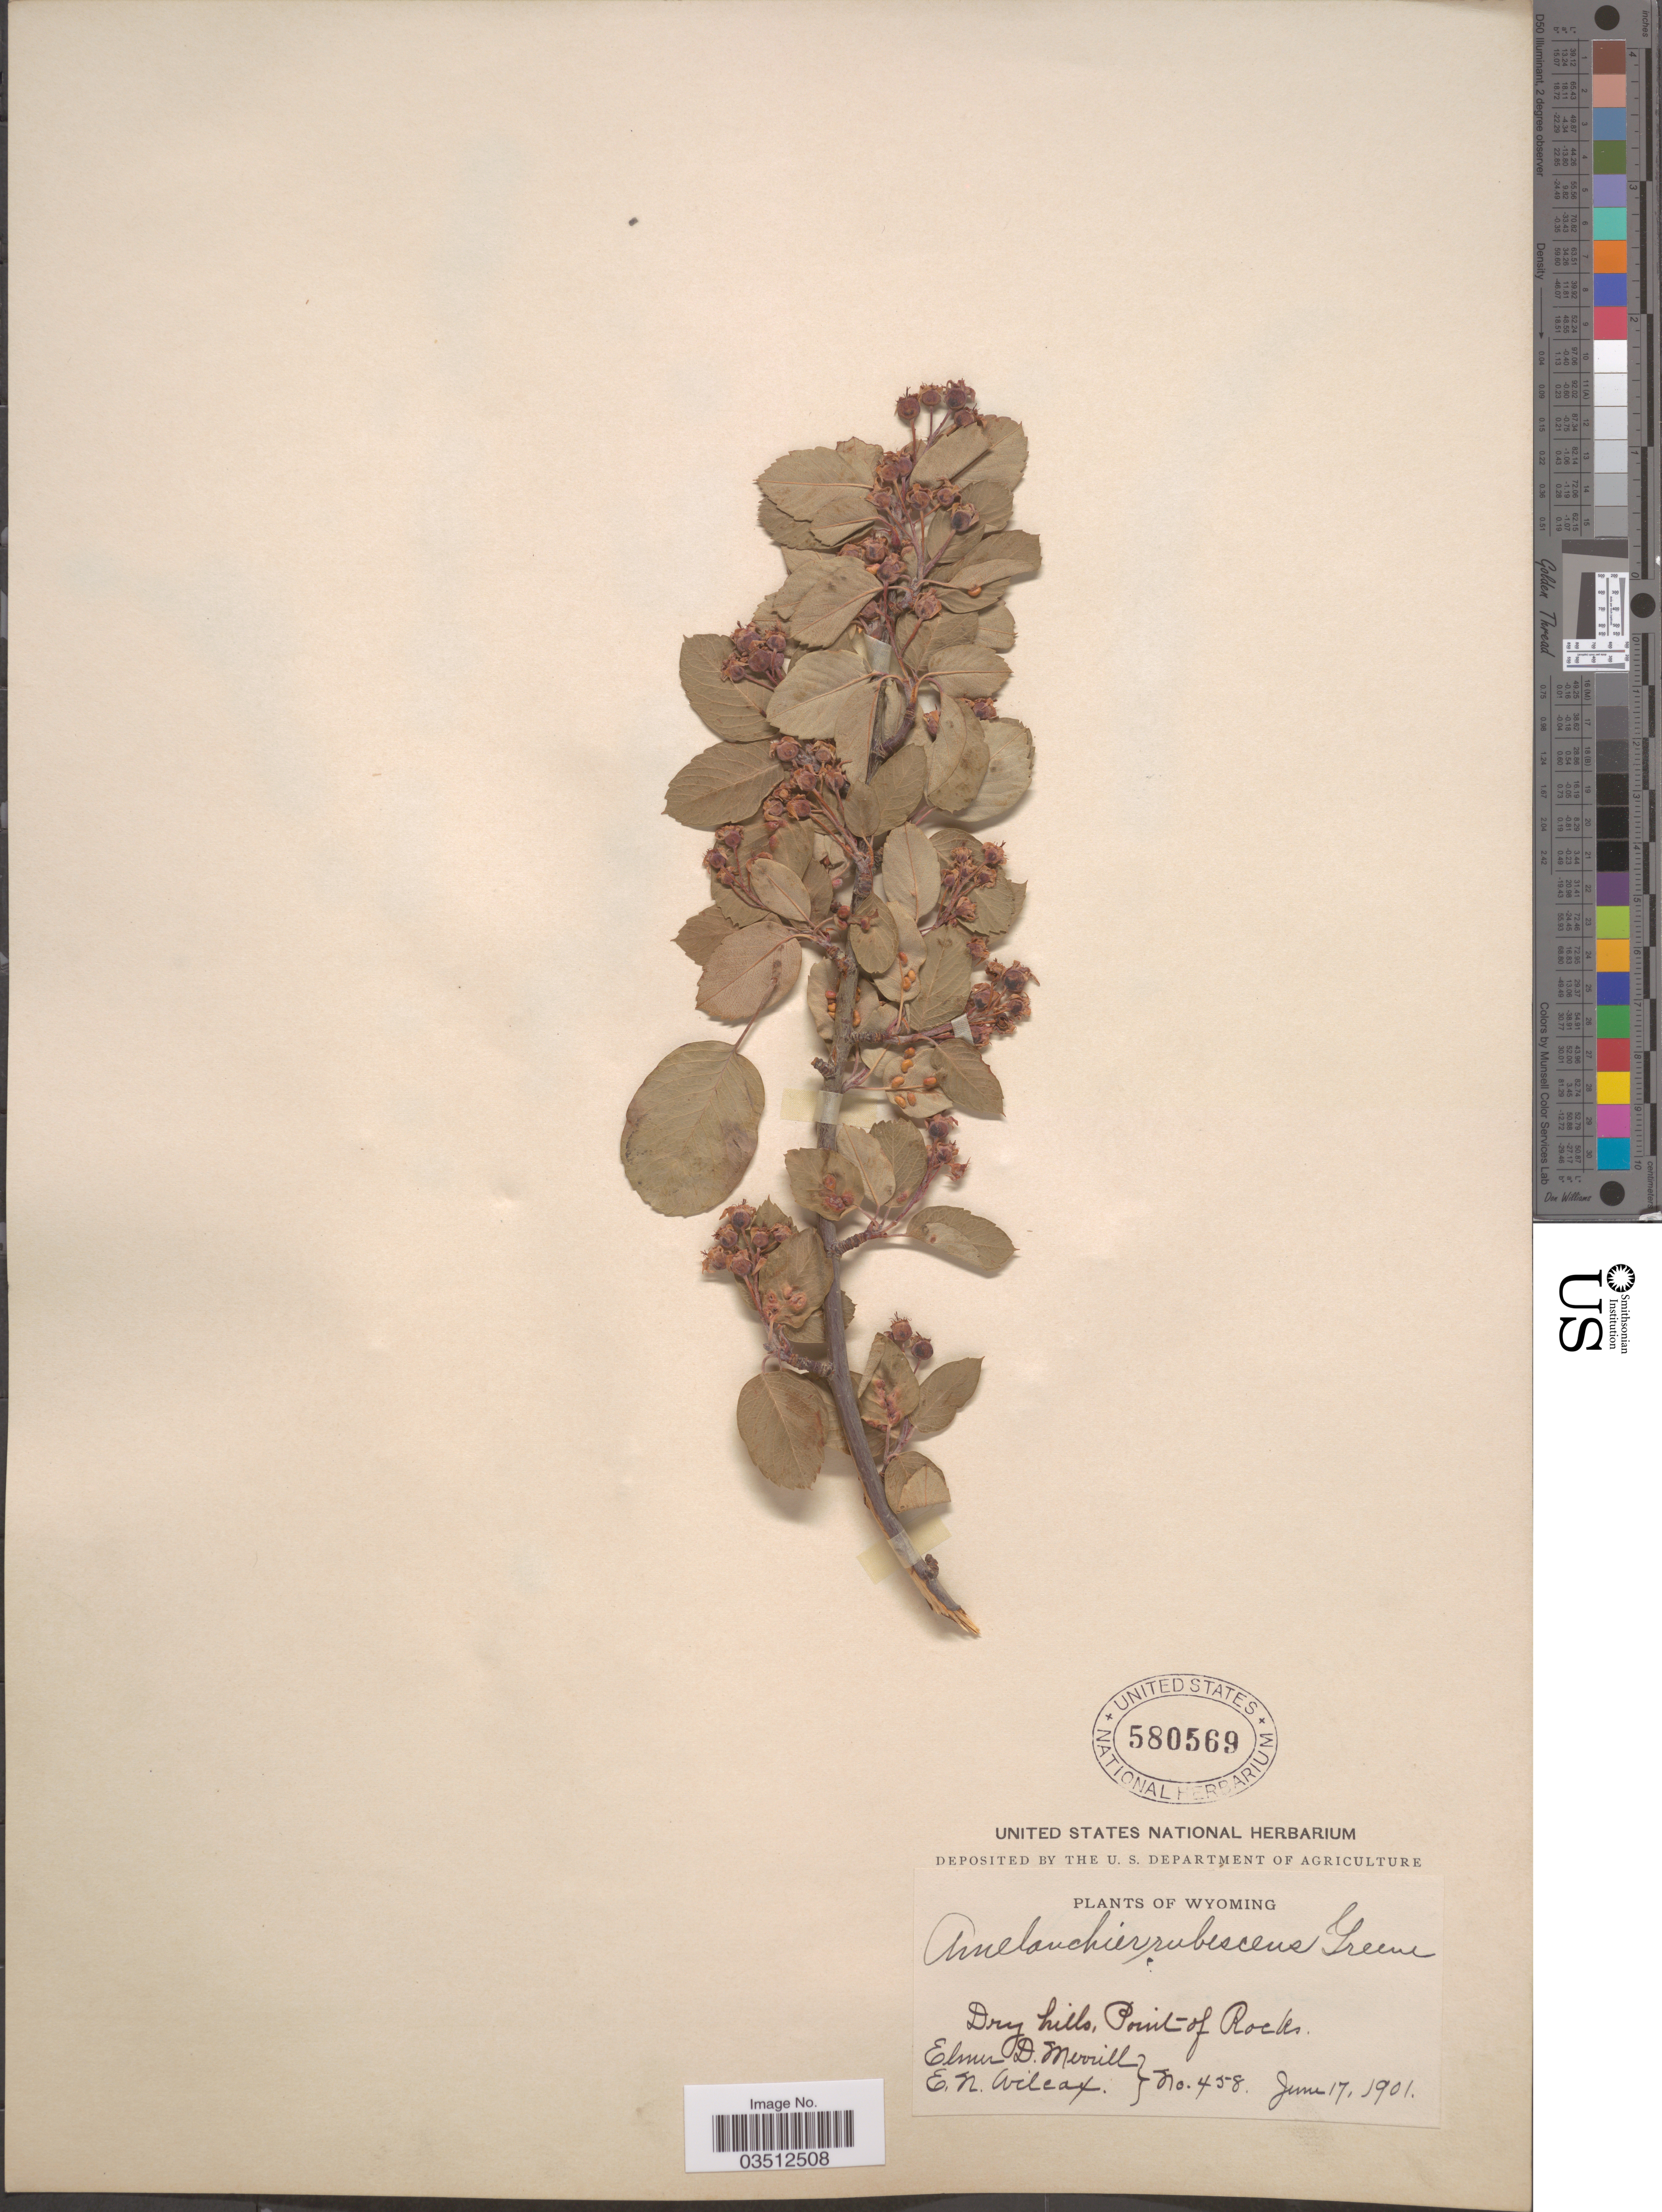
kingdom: Plantae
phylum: Tracheophyta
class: Magnoliopsida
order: Rosales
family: Rosaceae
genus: Amelanchier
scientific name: Amelanchier prunifolia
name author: Greene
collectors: E. D. Merrill & E. Wilcox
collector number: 458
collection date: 1901-06-17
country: United States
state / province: Wyoming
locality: Dry hills, Point of Rocks.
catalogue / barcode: US 580569